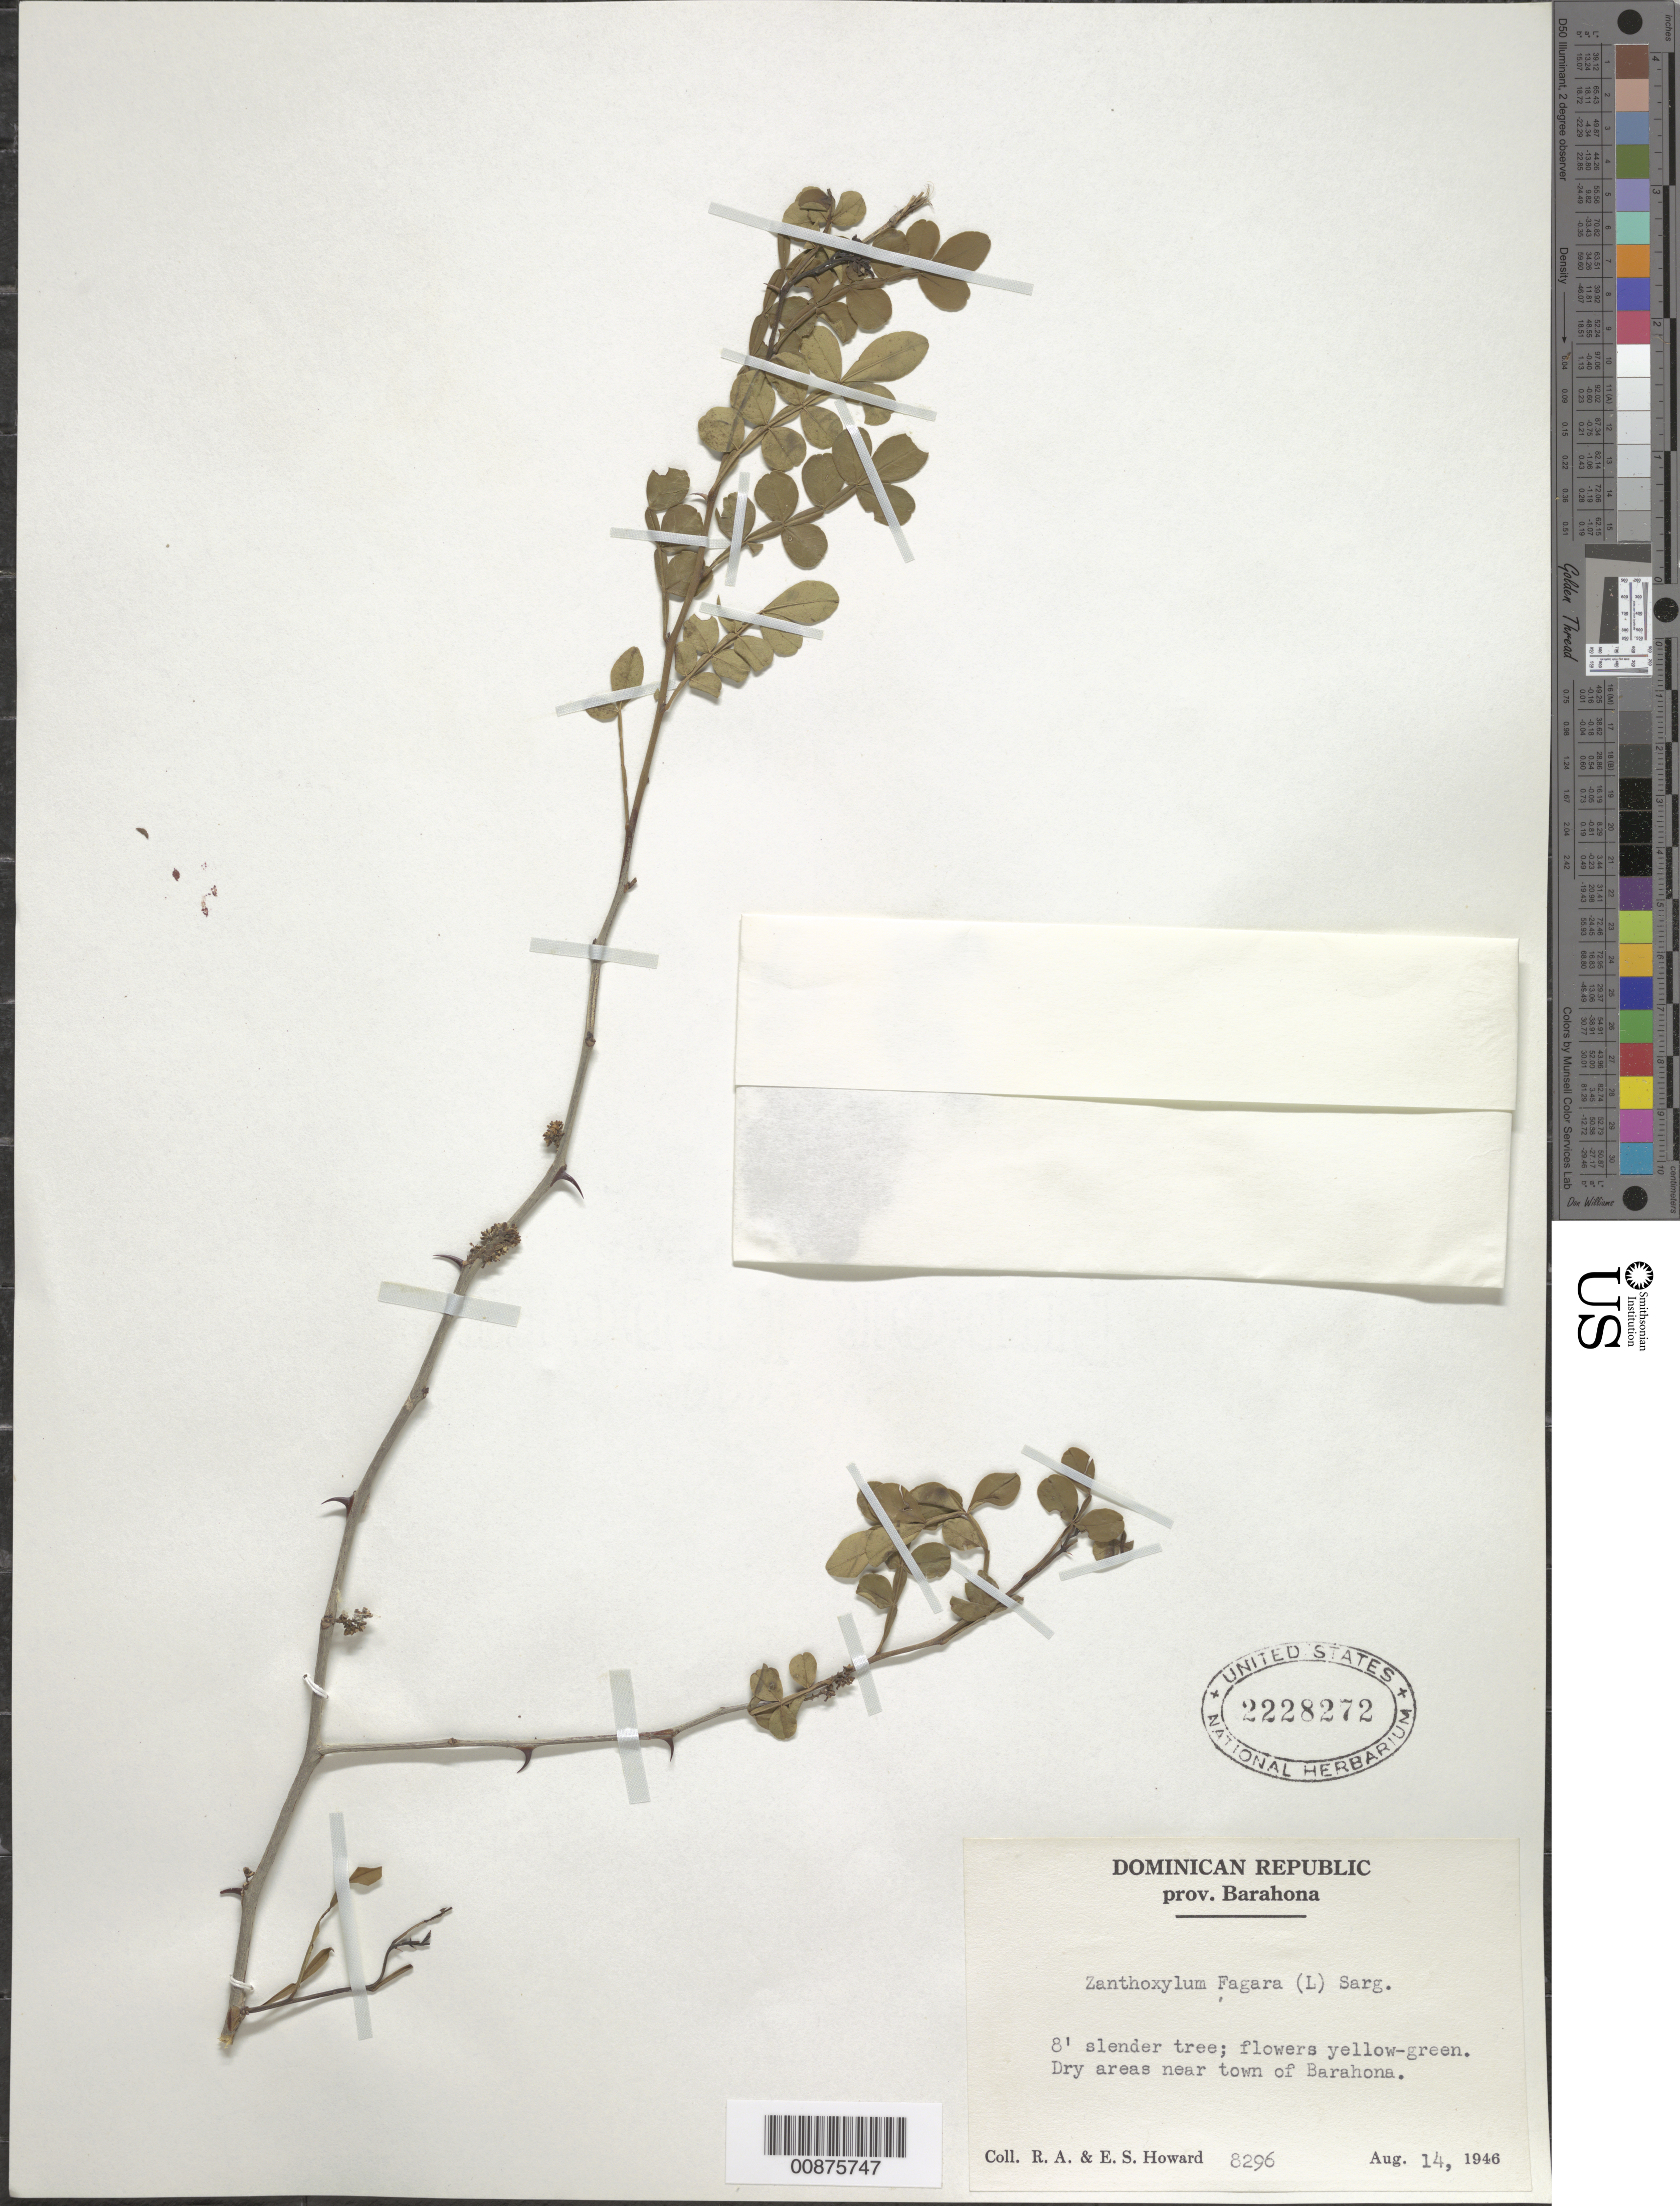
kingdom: Plantae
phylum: Tracheophyta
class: Magnoliopsida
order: Sapindales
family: Rutaceae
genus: Zanthoxylum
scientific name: Zanthoxylum fagara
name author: (L.) Sarg.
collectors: R. A. Howard & E. S. Howard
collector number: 8296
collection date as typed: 14 Aug 1946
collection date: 1946-08-14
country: Dominican Republic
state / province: Barahona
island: Hispaniola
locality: Near town of Barahona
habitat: Dry areas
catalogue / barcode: US 2228272